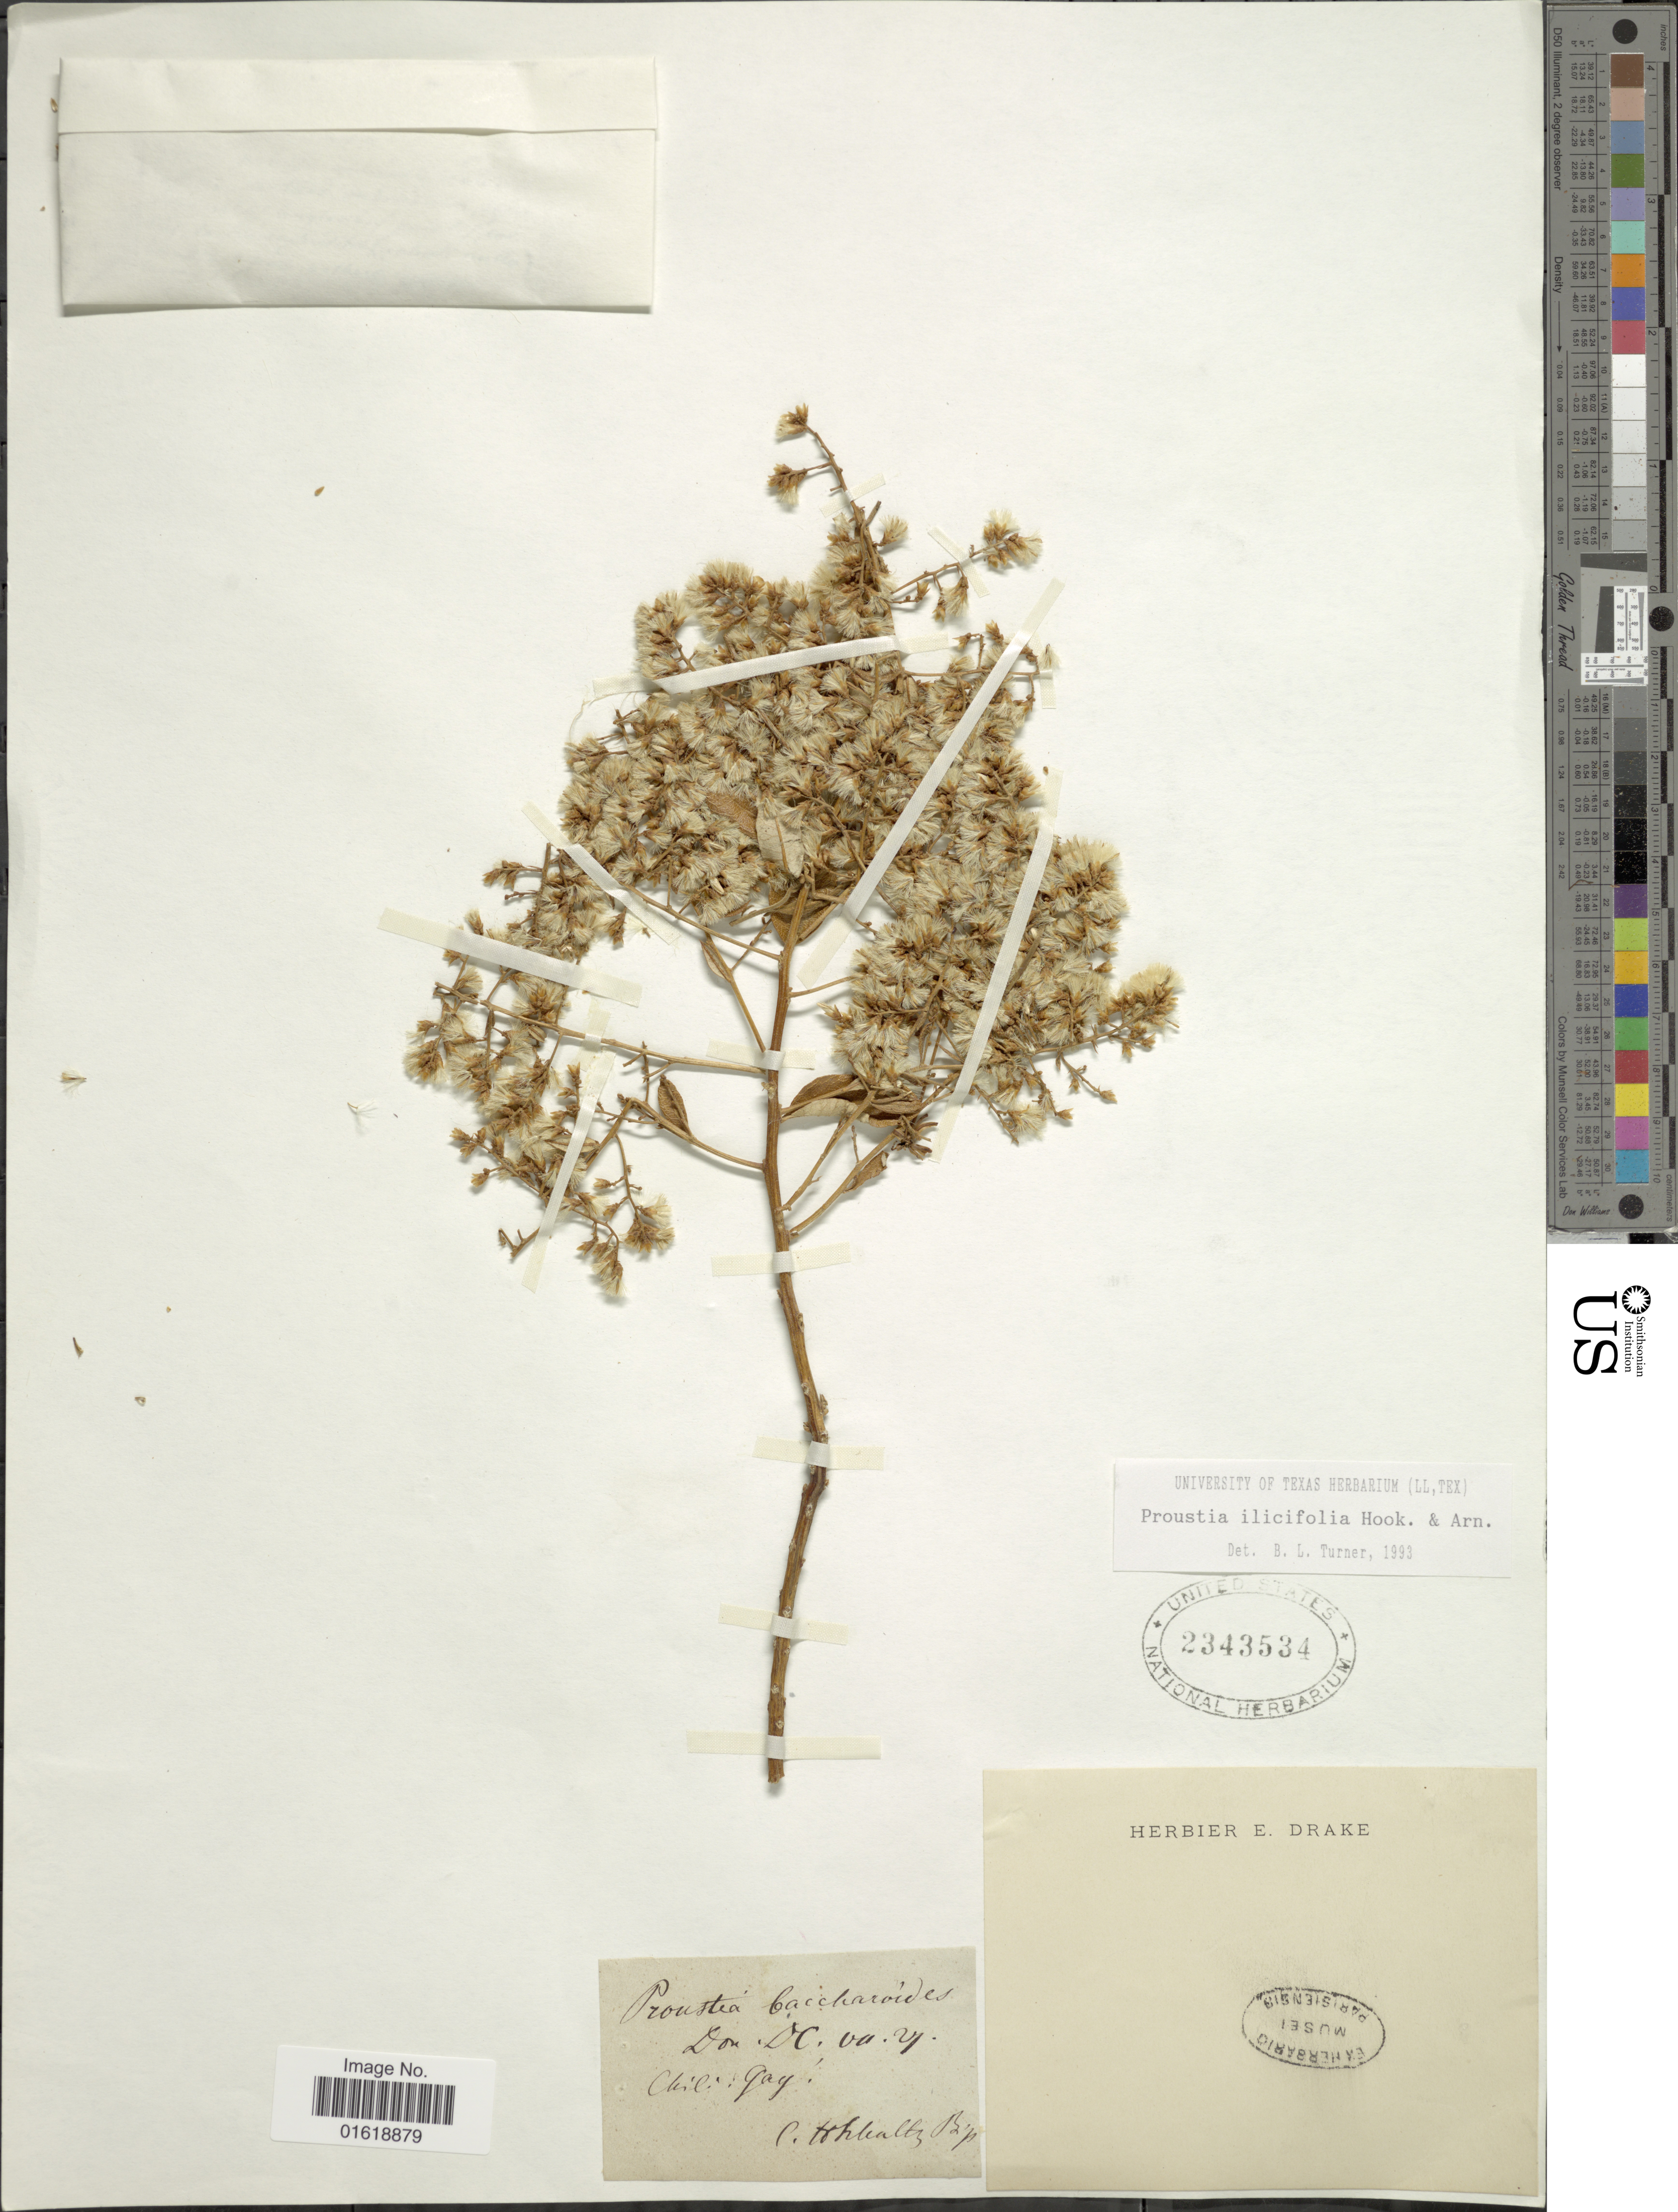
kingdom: Plantae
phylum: Tracheophyta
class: Magnoliopsida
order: Asterales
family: Asteraceae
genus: Proustia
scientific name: Proustia ilicifolia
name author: Hook. & Arn.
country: Chile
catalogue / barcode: US 2343534